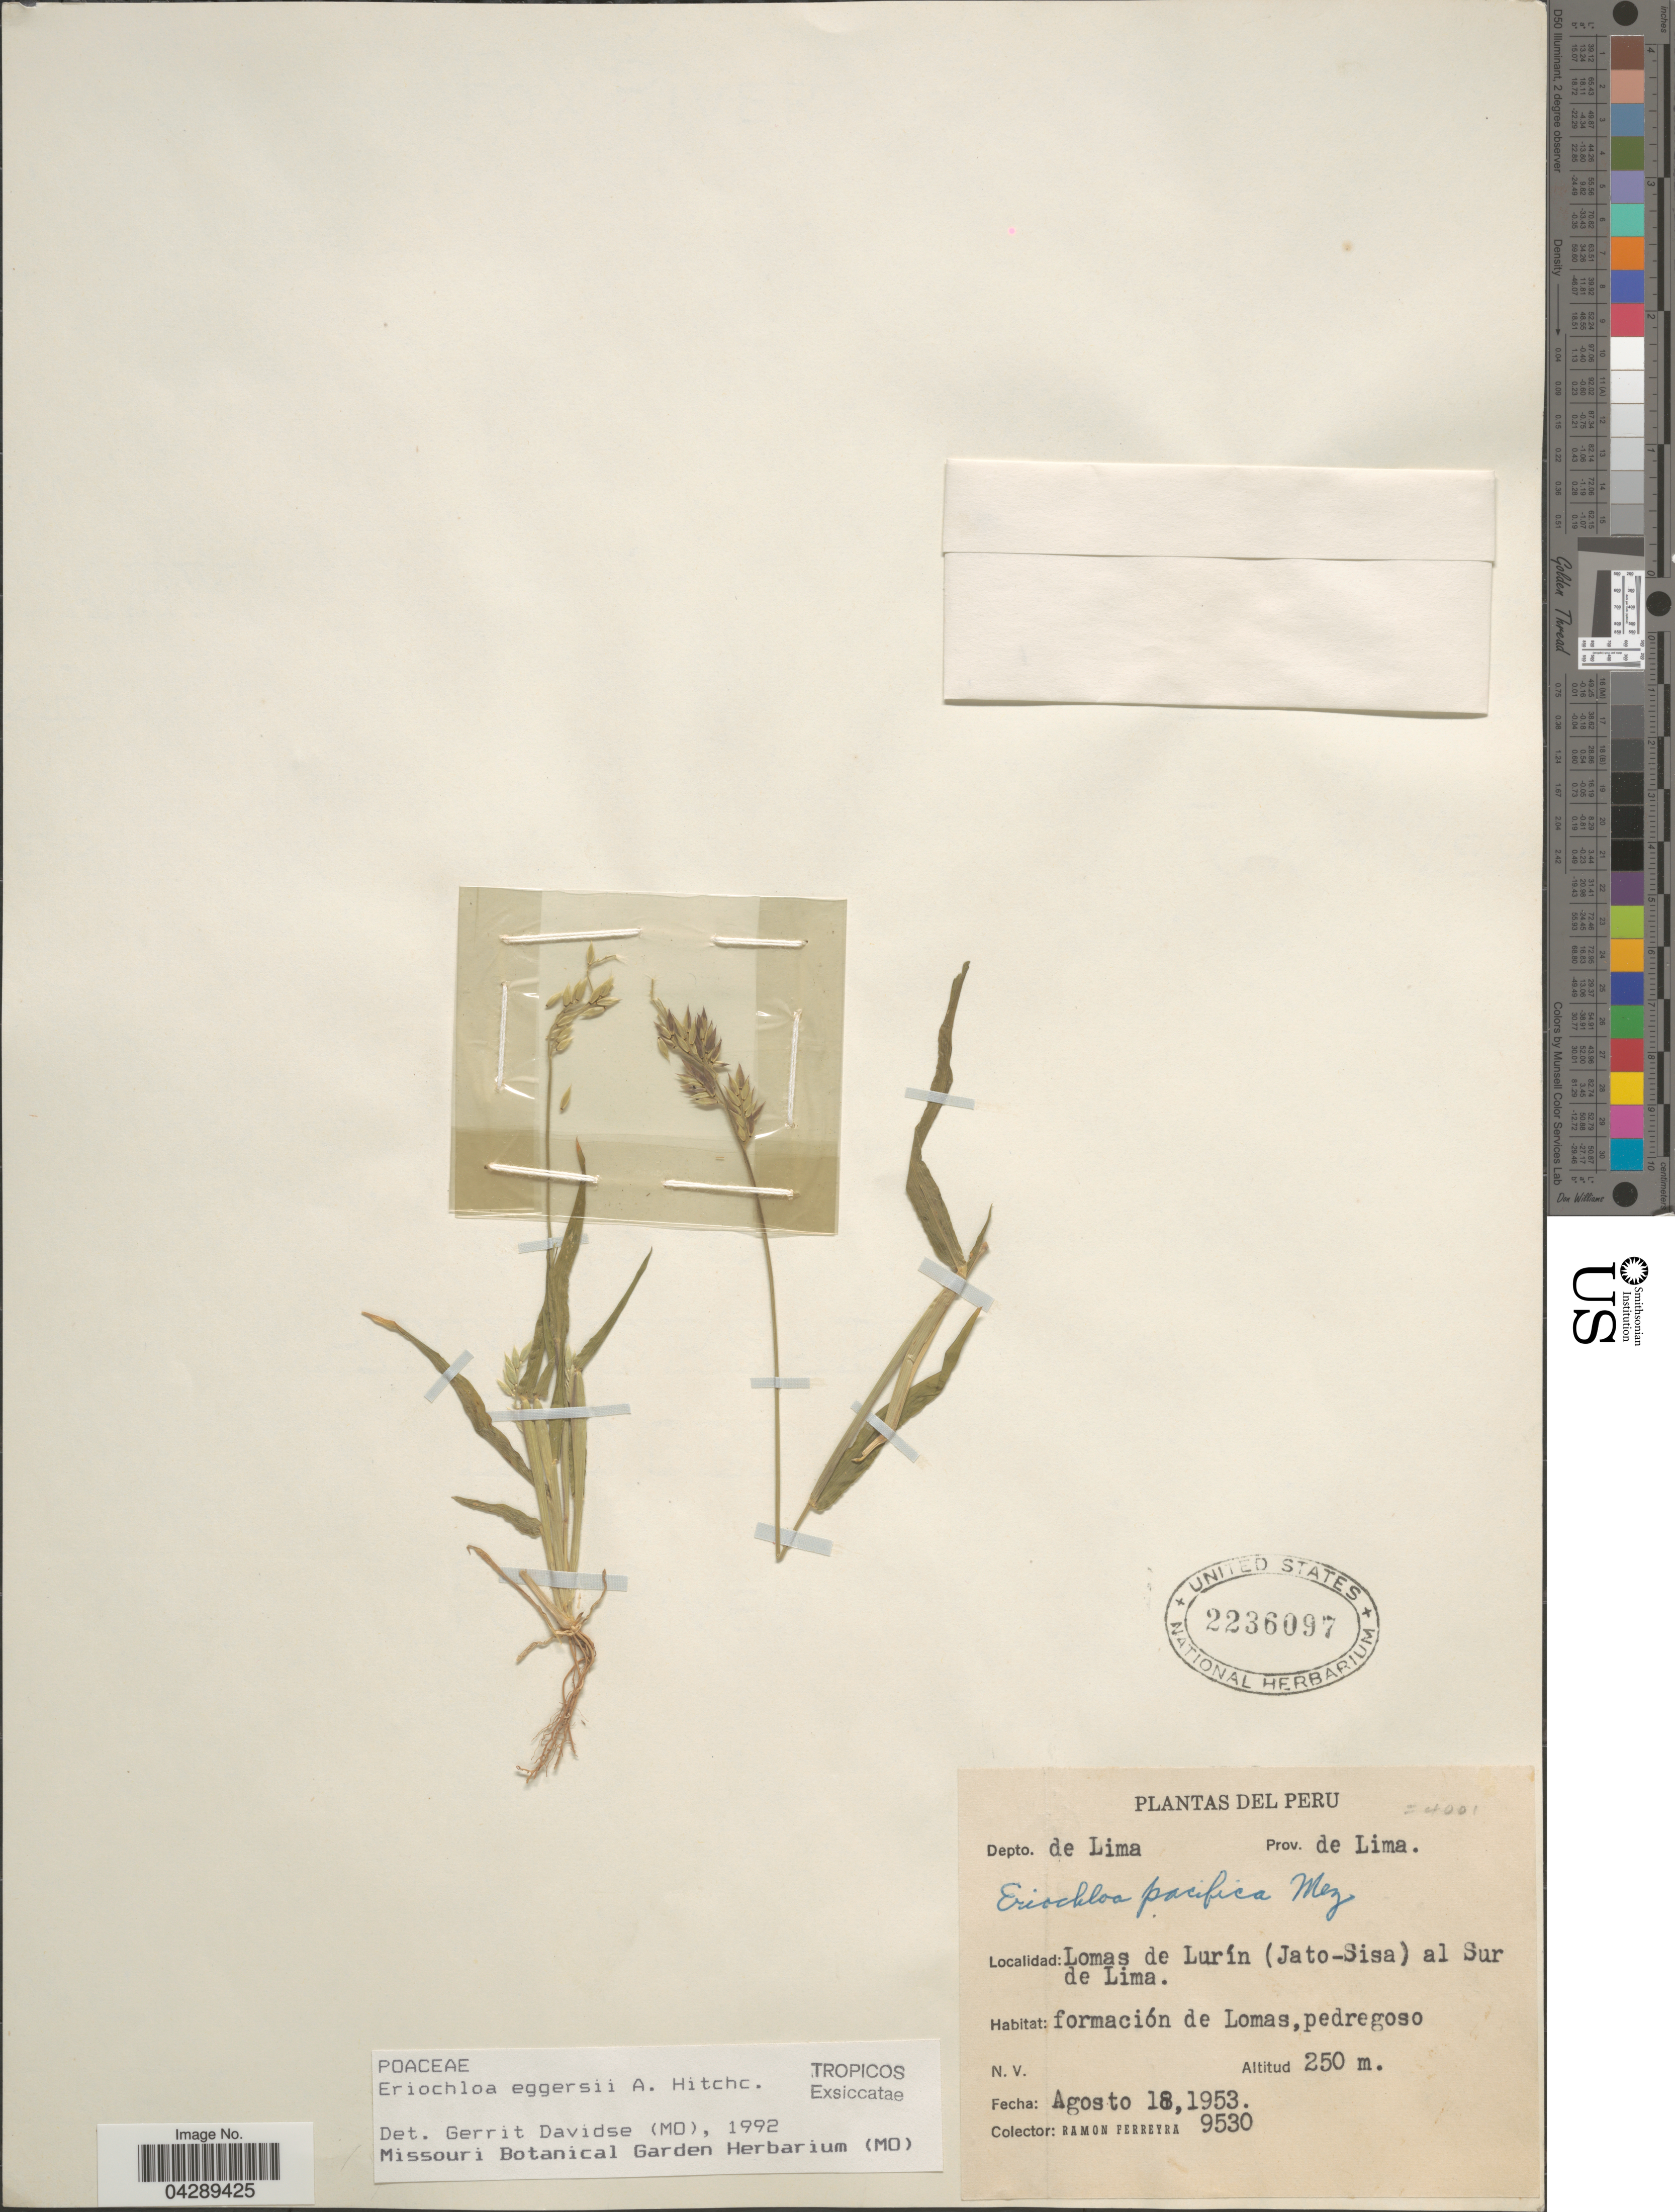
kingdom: Plantae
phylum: Tracheophyta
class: Liliopsida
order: Poales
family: Poaceae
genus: Eriochloa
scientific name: Eriochloa eggersii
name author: Hitchc.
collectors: R. A. Ferreyra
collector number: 9530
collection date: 1953-08-18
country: Peru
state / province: Lima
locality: Depto. de Lima. Prov. de Lima. Lomas de Lurín (Jato-Sisa) al Sur de Lima. Formación de Lomas, pedregroso.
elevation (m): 250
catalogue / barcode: US 2236097